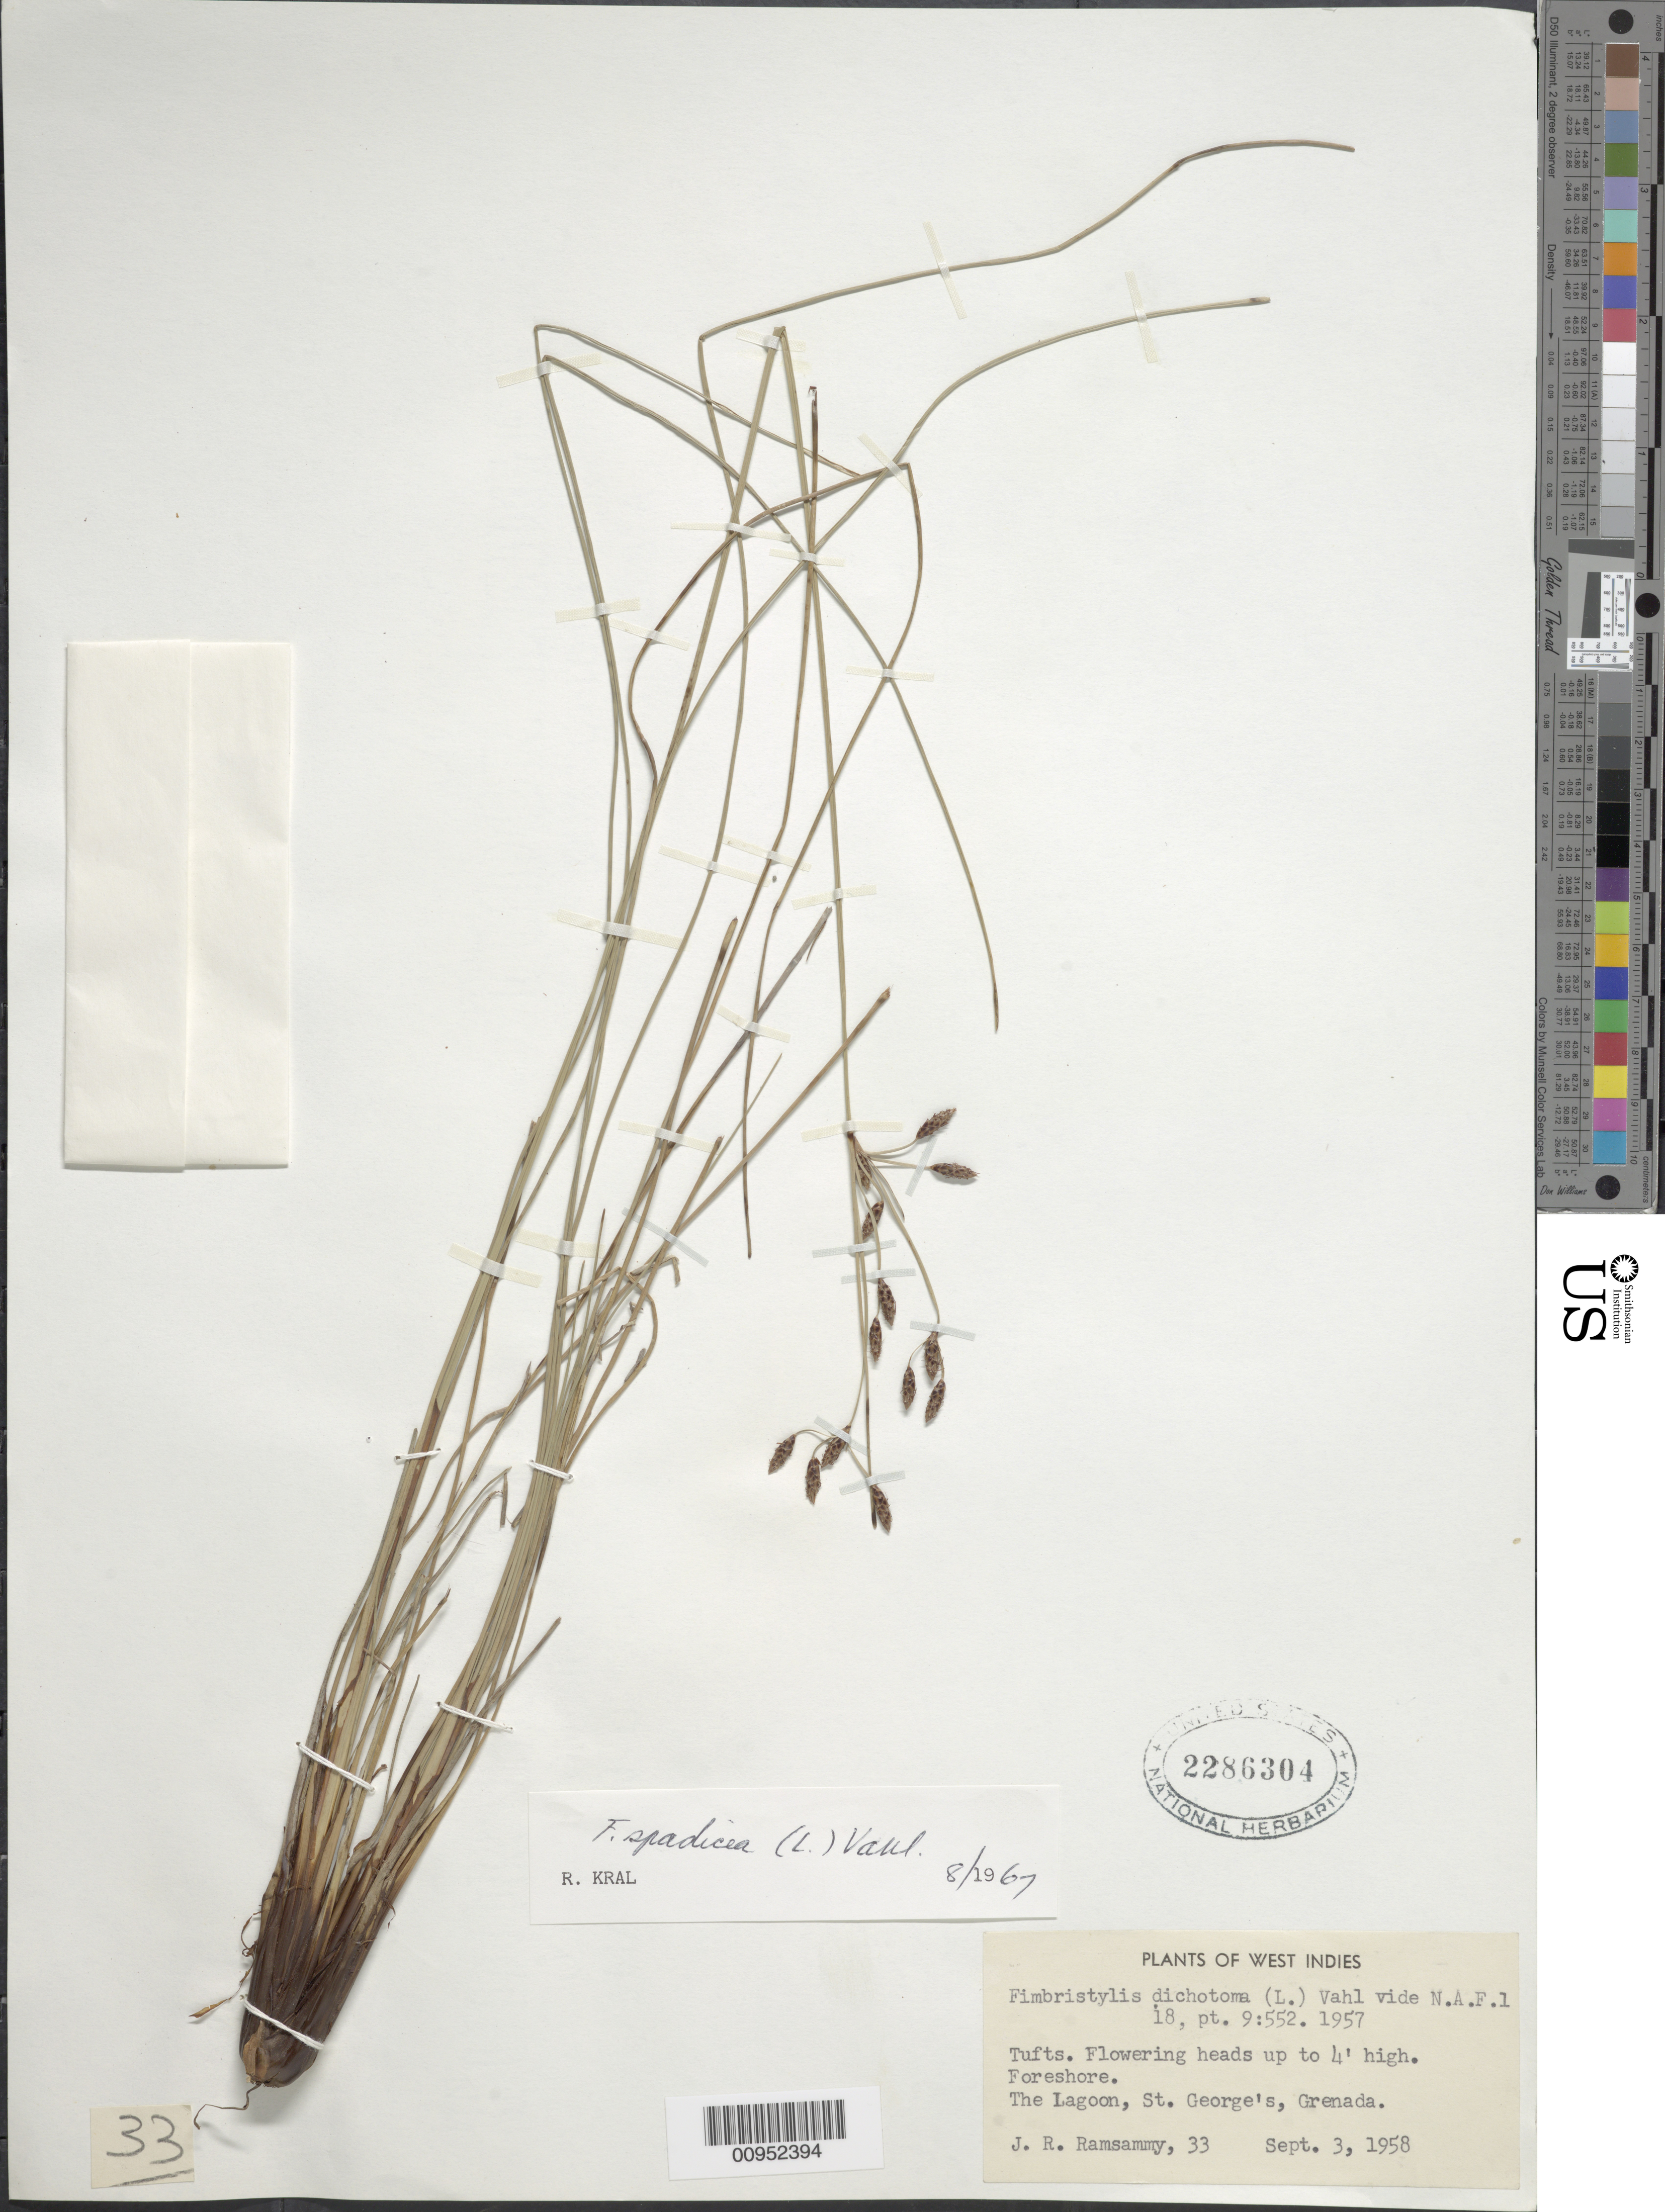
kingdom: Plantae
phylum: Tracheophyta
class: Liliopsida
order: Poales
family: Cyperaceae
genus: Fimbristylis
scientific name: Fimbristylis spadicea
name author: (L.) Vahl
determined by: Kral, Robert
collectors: J. Ramsammy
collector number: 33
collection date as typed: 03 Sep 1958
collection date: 1958-09-03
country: Grenada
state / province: Saint George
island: Grenada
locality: The Lagoon, St. George's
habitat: Foreshore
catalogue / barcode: US 2286304